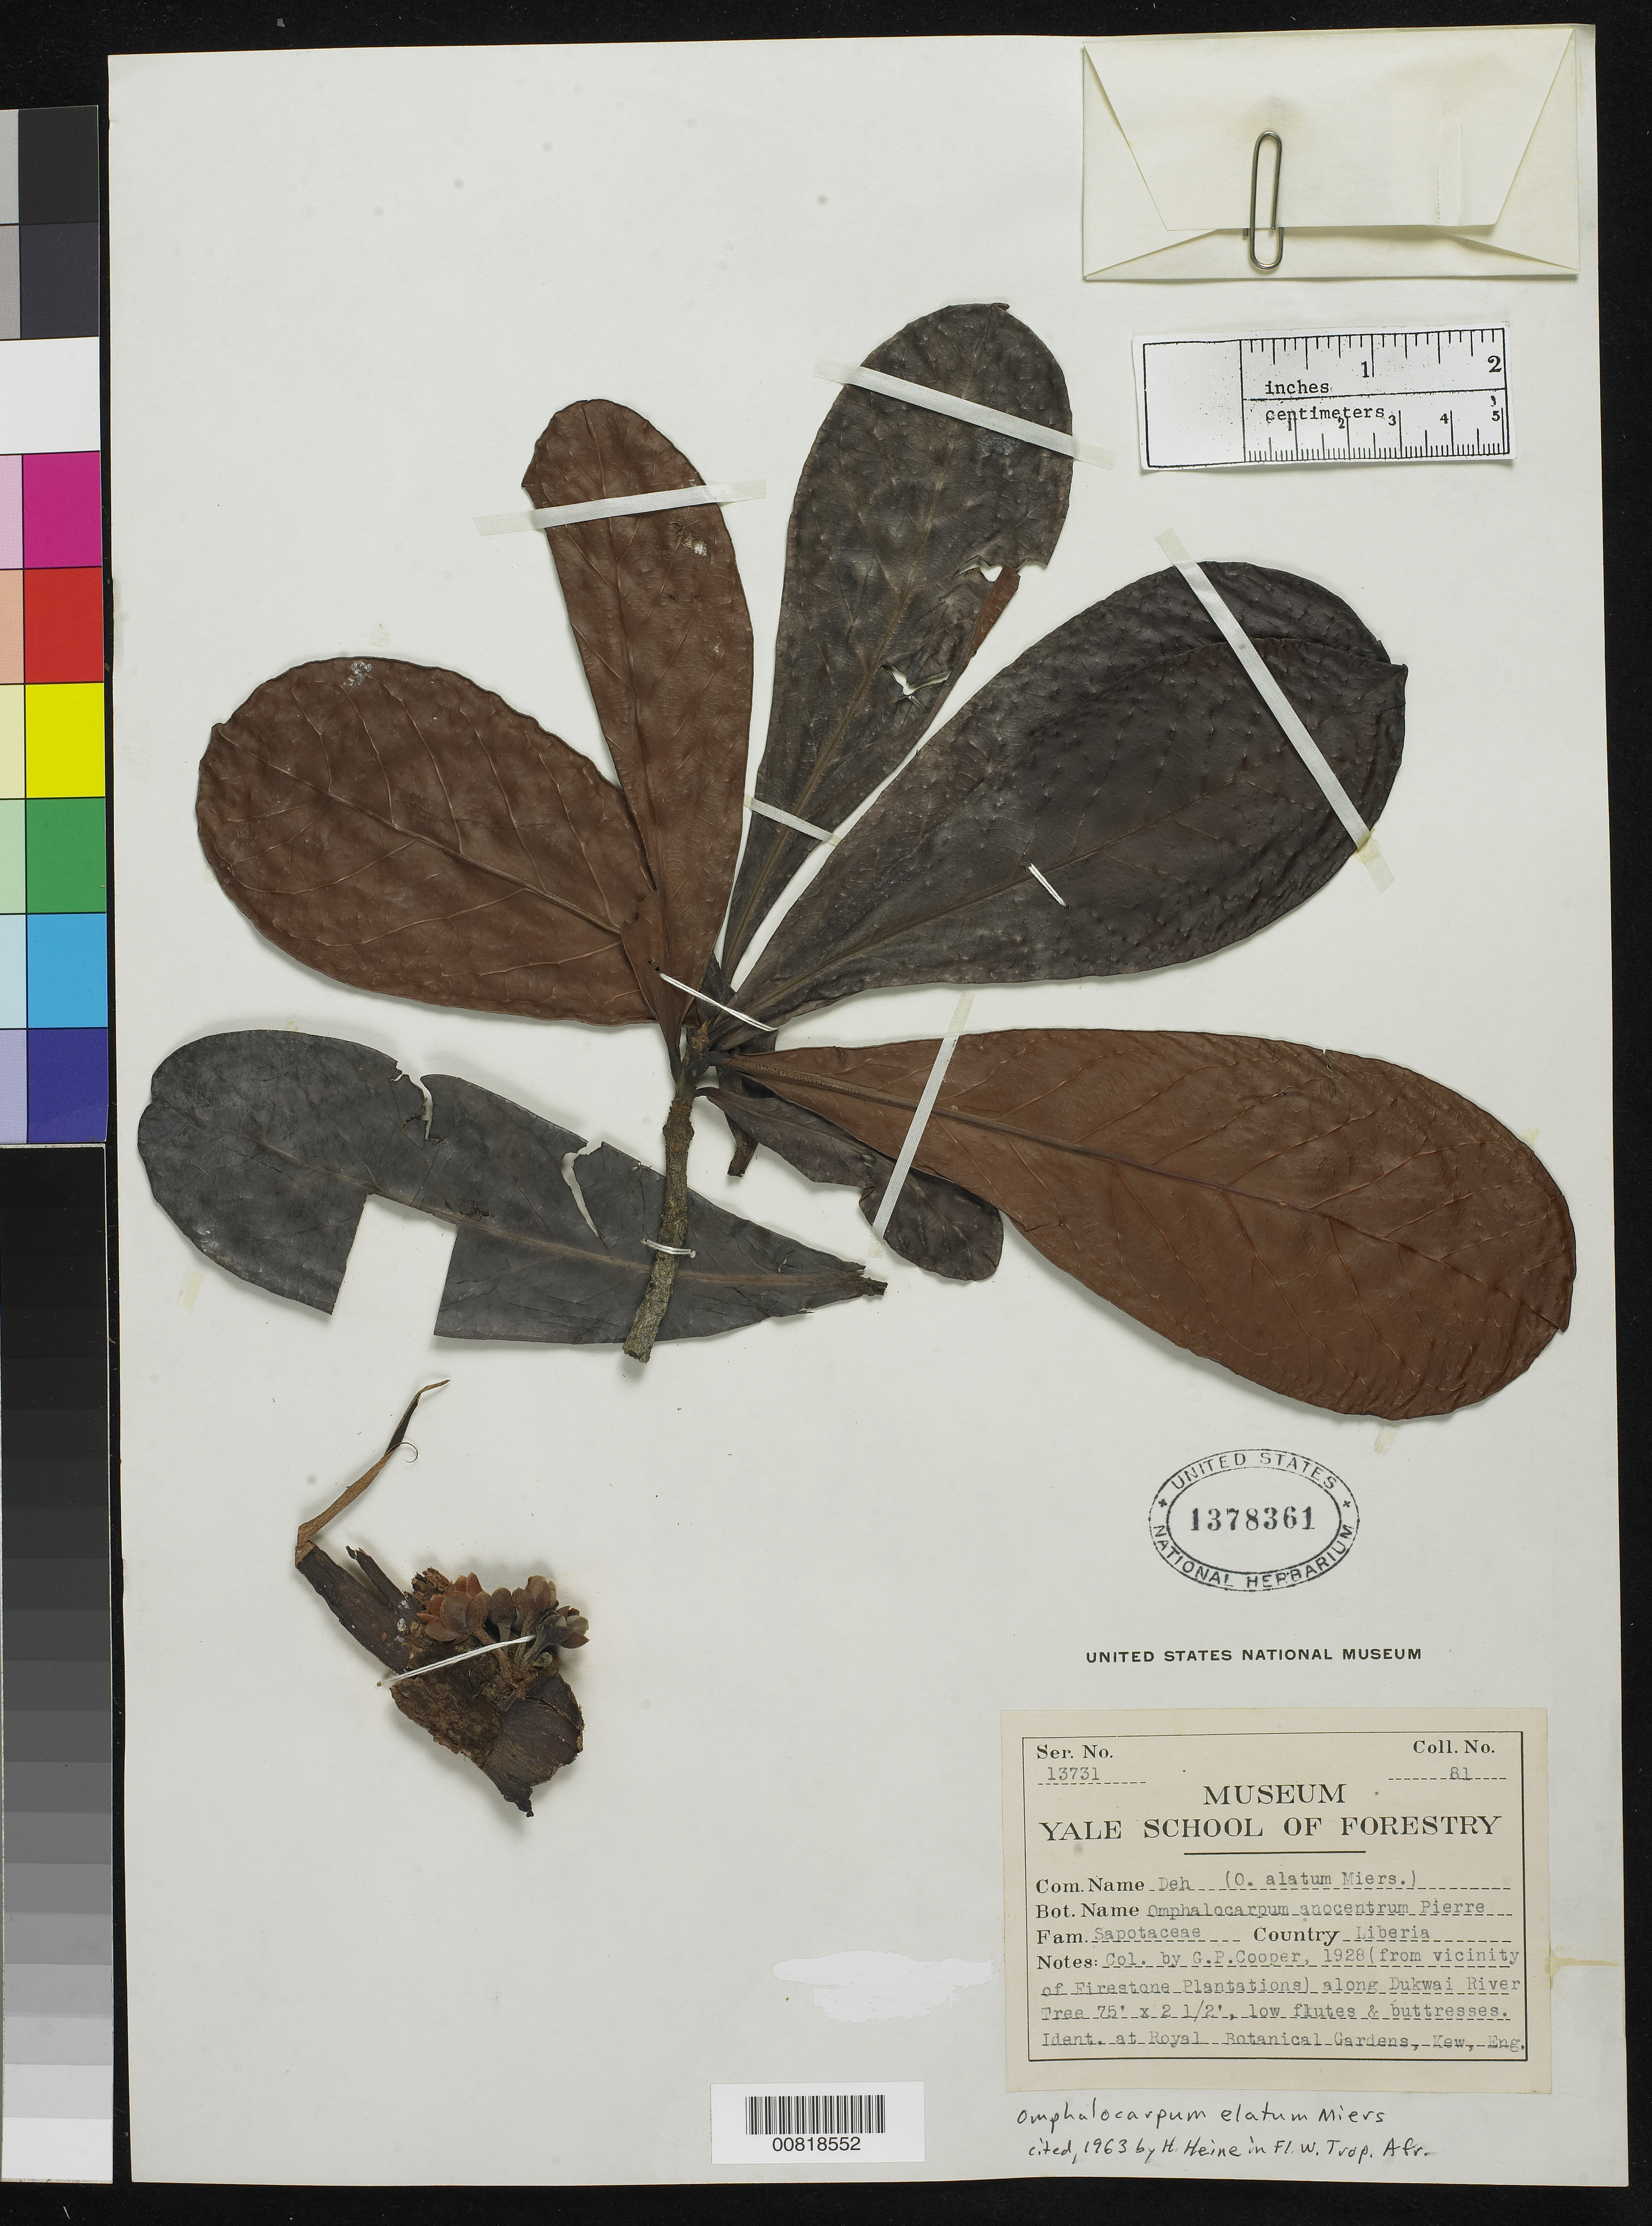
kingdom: Plantae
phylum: Tracheophyta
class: Magnoliopsida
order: Ericales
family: Sapotaceae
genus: Omphalocarpum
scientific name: Omphalocarpum elatum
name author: Miers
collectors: G. Cooper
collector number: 81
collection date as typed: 1929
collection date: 1929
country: Liberia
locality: (near Firestone Plantations) along Dukwai River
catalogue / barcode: US 1378361